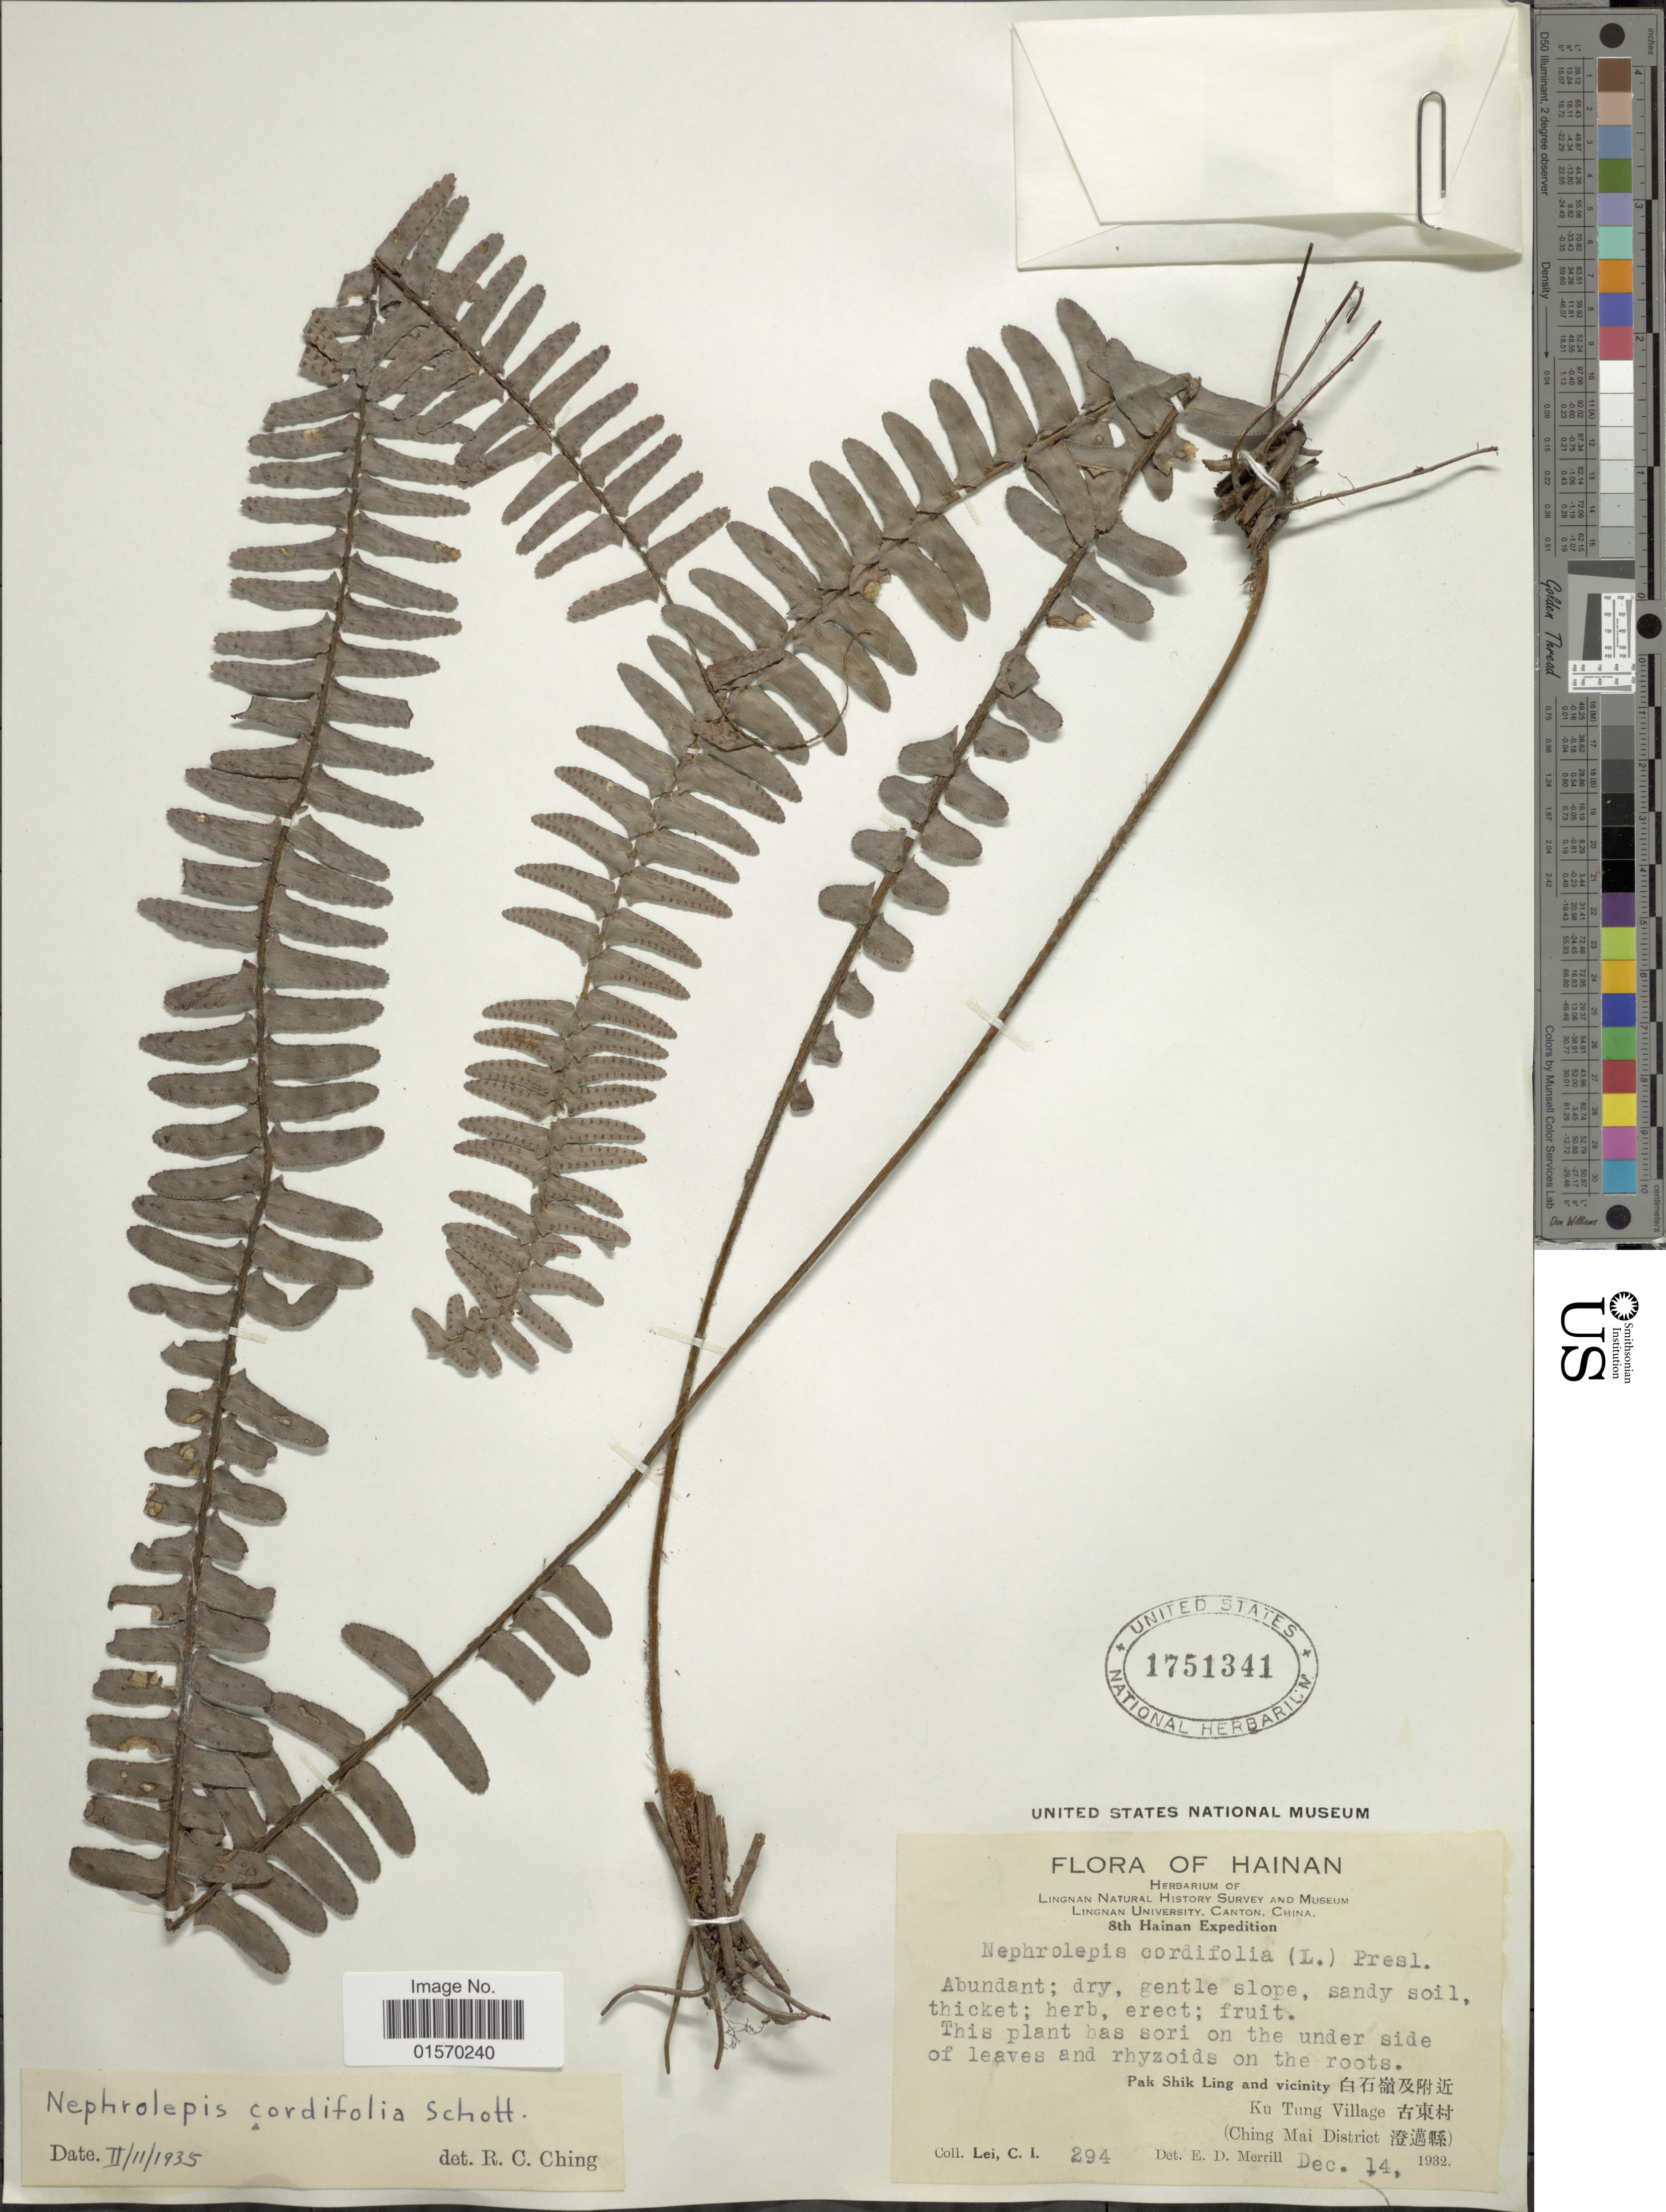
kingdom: Plantae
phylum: Tracheophyta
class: Polypodiopsida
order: Polypodiales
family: Nephrolepidaceae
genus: Nephrolepis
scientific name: Nephrolepis cordifolia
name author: (L.) C. Presl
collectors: C. I. Lei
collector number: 294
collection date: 1932-12-14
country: China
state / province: Hainan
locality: Pak Shik Ling and vicinity. Ku Tung Village. (Ching Mai District)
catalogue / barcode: US 1751341